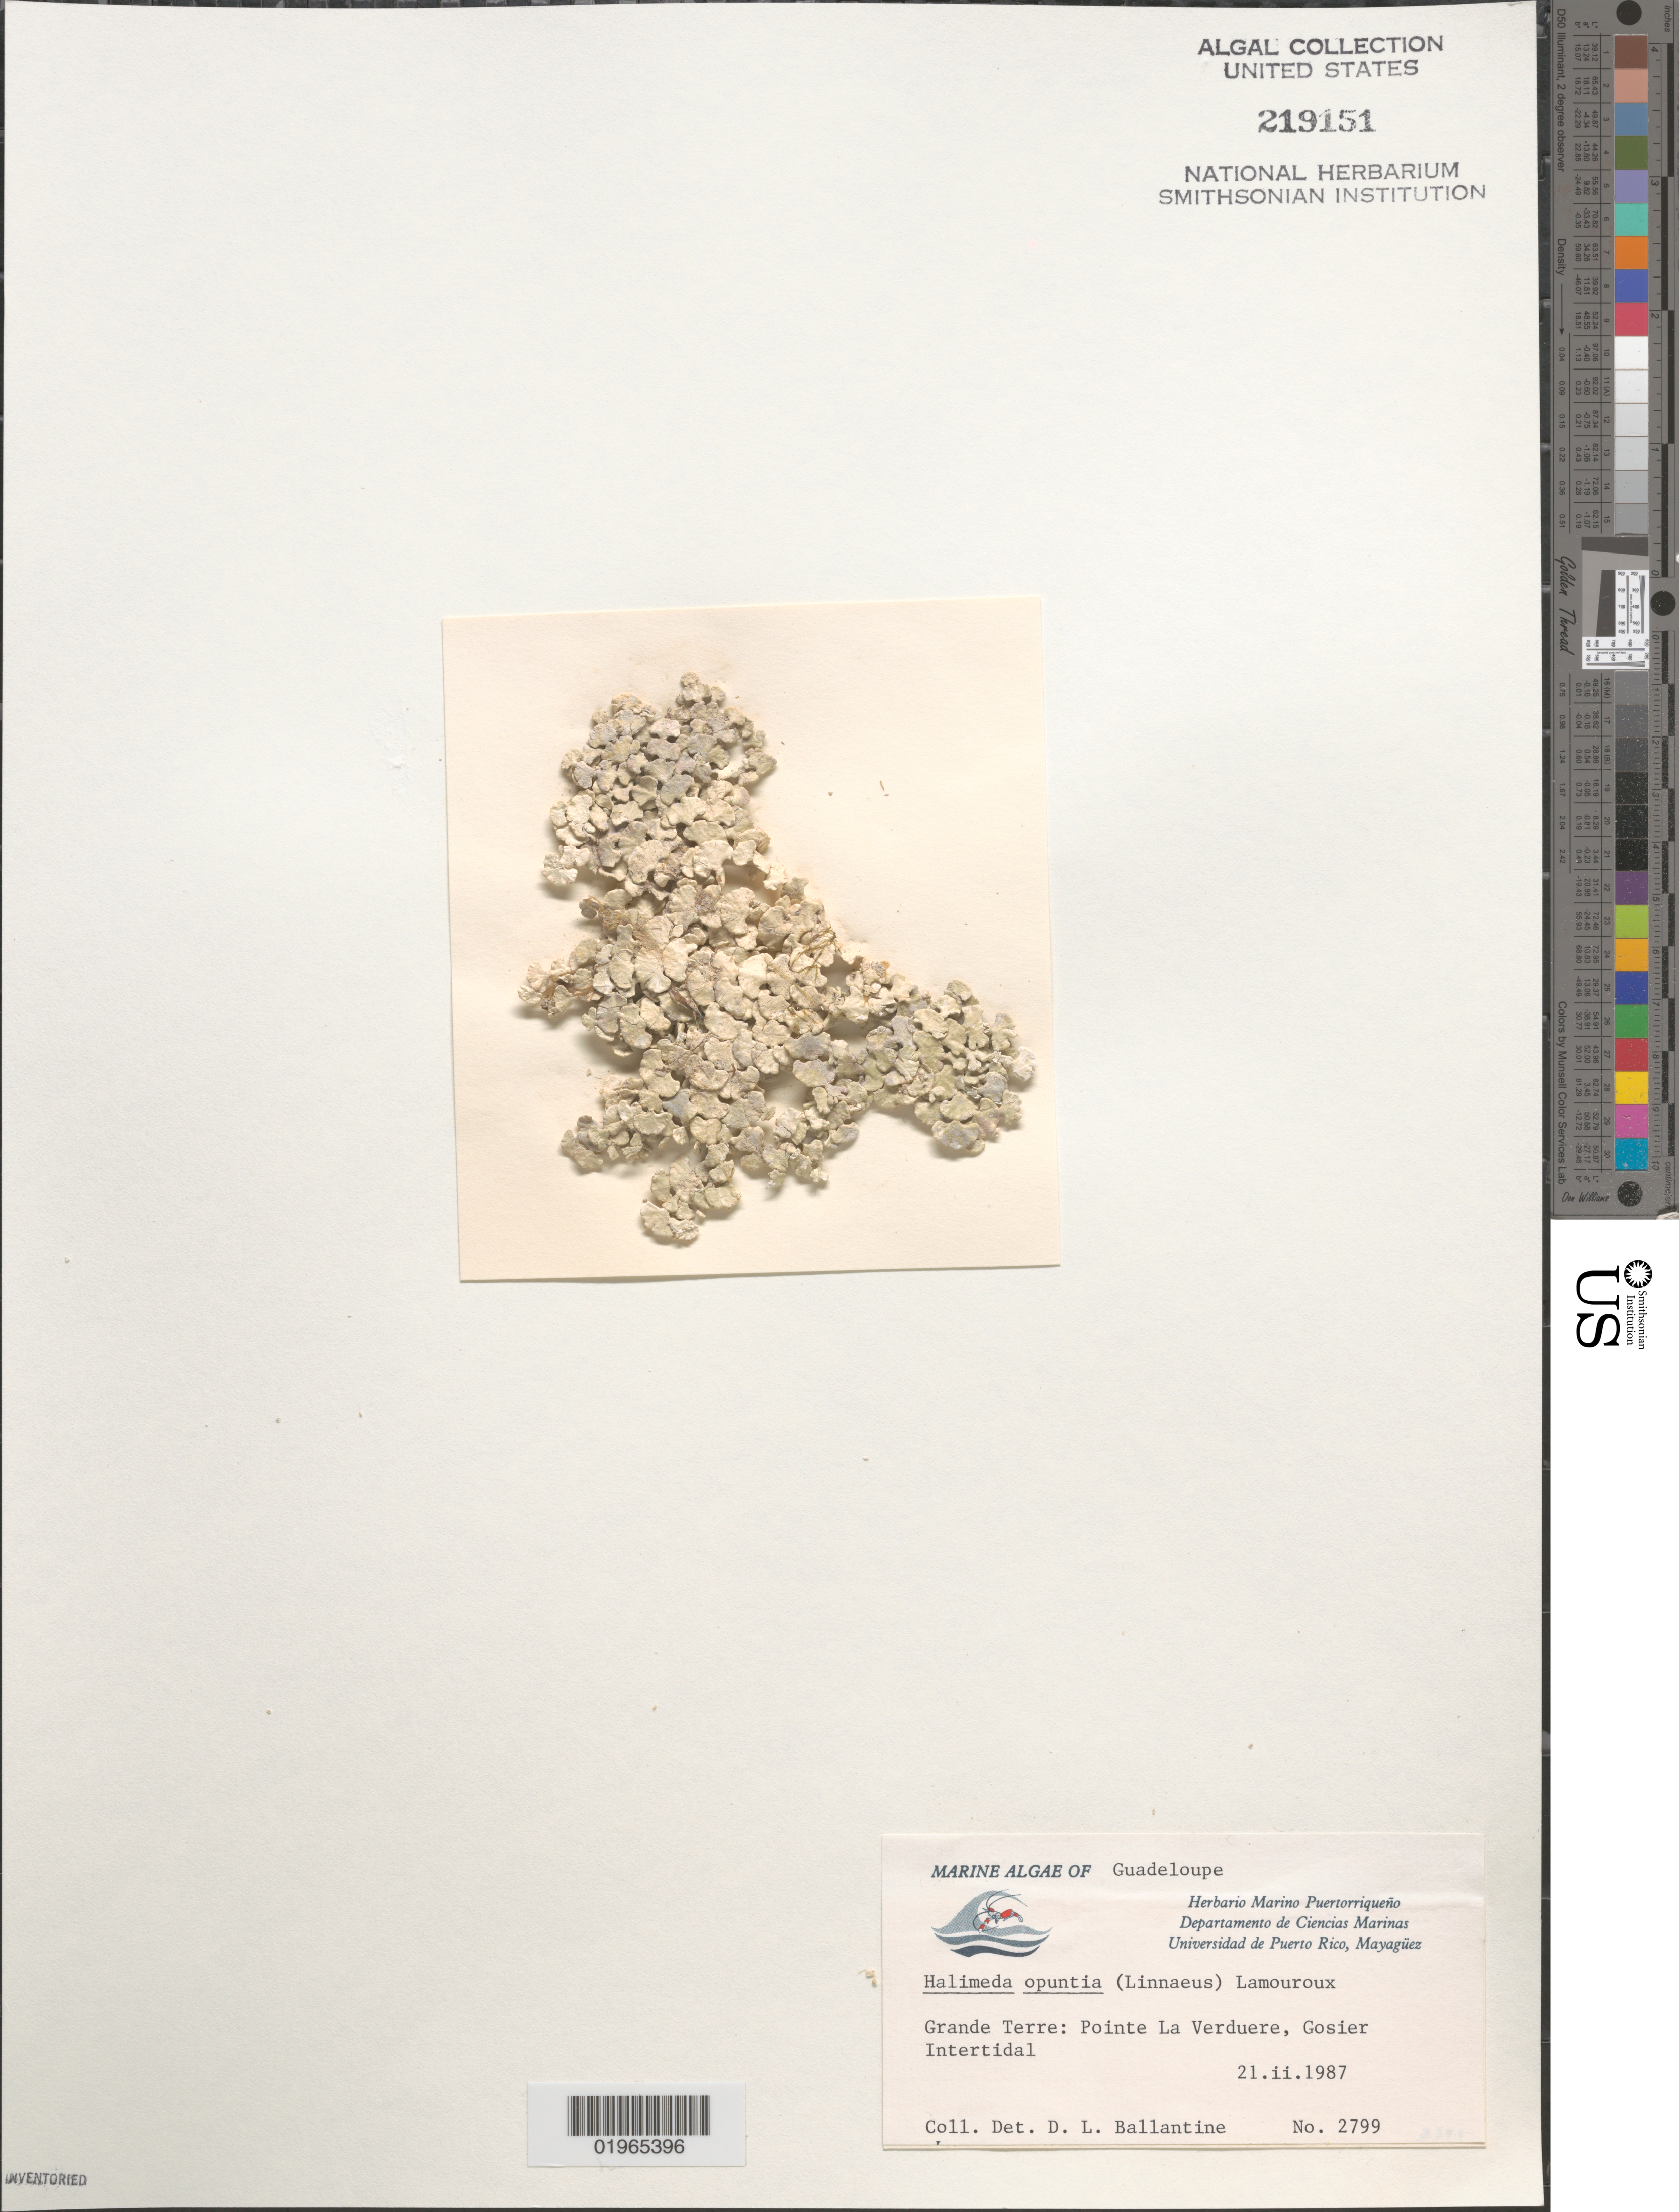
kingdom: Plantae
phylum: Chlorophyta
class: Ulvophyceae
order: Bryopsidales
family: Halimedaceae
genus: Halimeda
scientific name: Halimeda opuntia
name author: (L.) J.V.Lamouroux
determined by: Ballantine, D. L.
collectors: D.L. Ballantine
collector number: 2799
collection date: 1987-02-21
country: Guadeloupe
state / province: Grande Terre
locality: Point La Verduere, Gosier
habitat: Intertidal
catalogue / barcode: US 219151